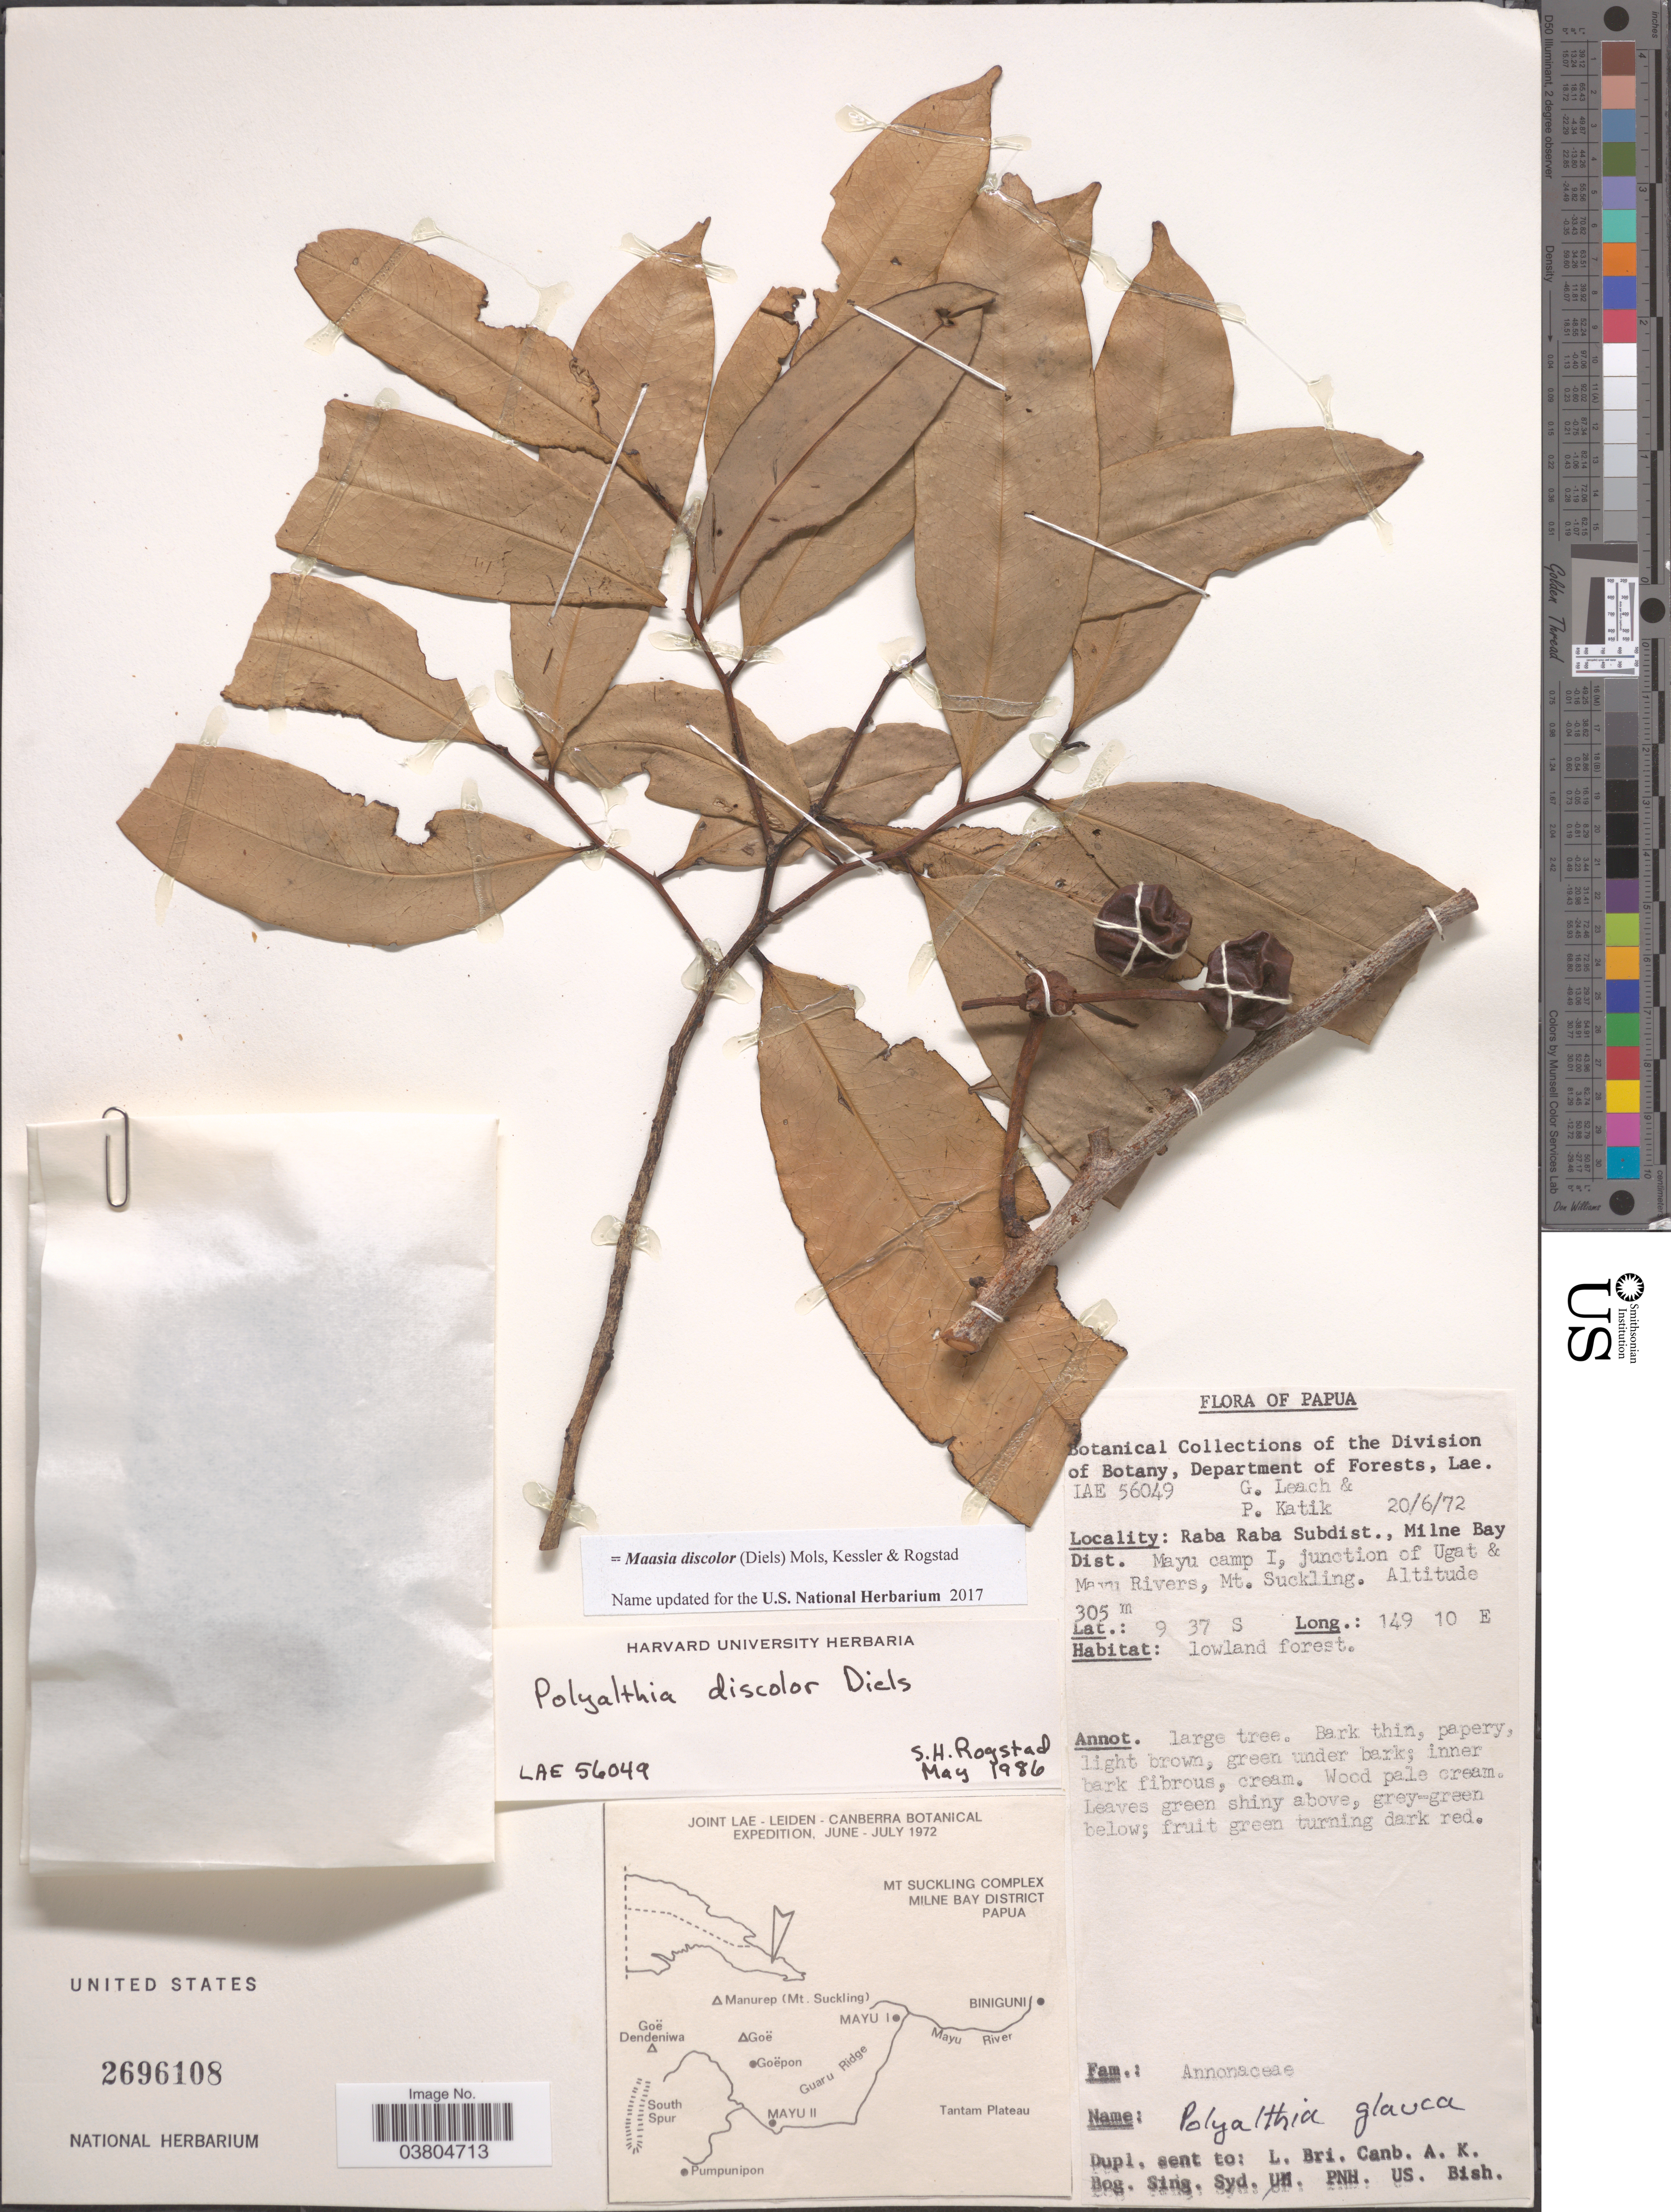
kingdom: Plantae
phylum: Tracheophyta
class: Magnoliopsida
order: Magnoliales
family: Annonaceae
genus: Maasia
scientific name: Maasia discolor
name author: (Diels) Mols et al.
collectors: G. Leach & P. Katik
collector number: LAE 56049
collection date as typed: Transcribed d/m/y: 20/6/72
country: Papua New Guinea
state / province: Milne Bay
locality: Papua. Raba Raba Subdist., Milne Bay Dist. Mayu camp I, junction of Ugat & Mayu Rivers, Mt. Suckling.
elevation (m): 305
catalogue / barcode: US 2696108